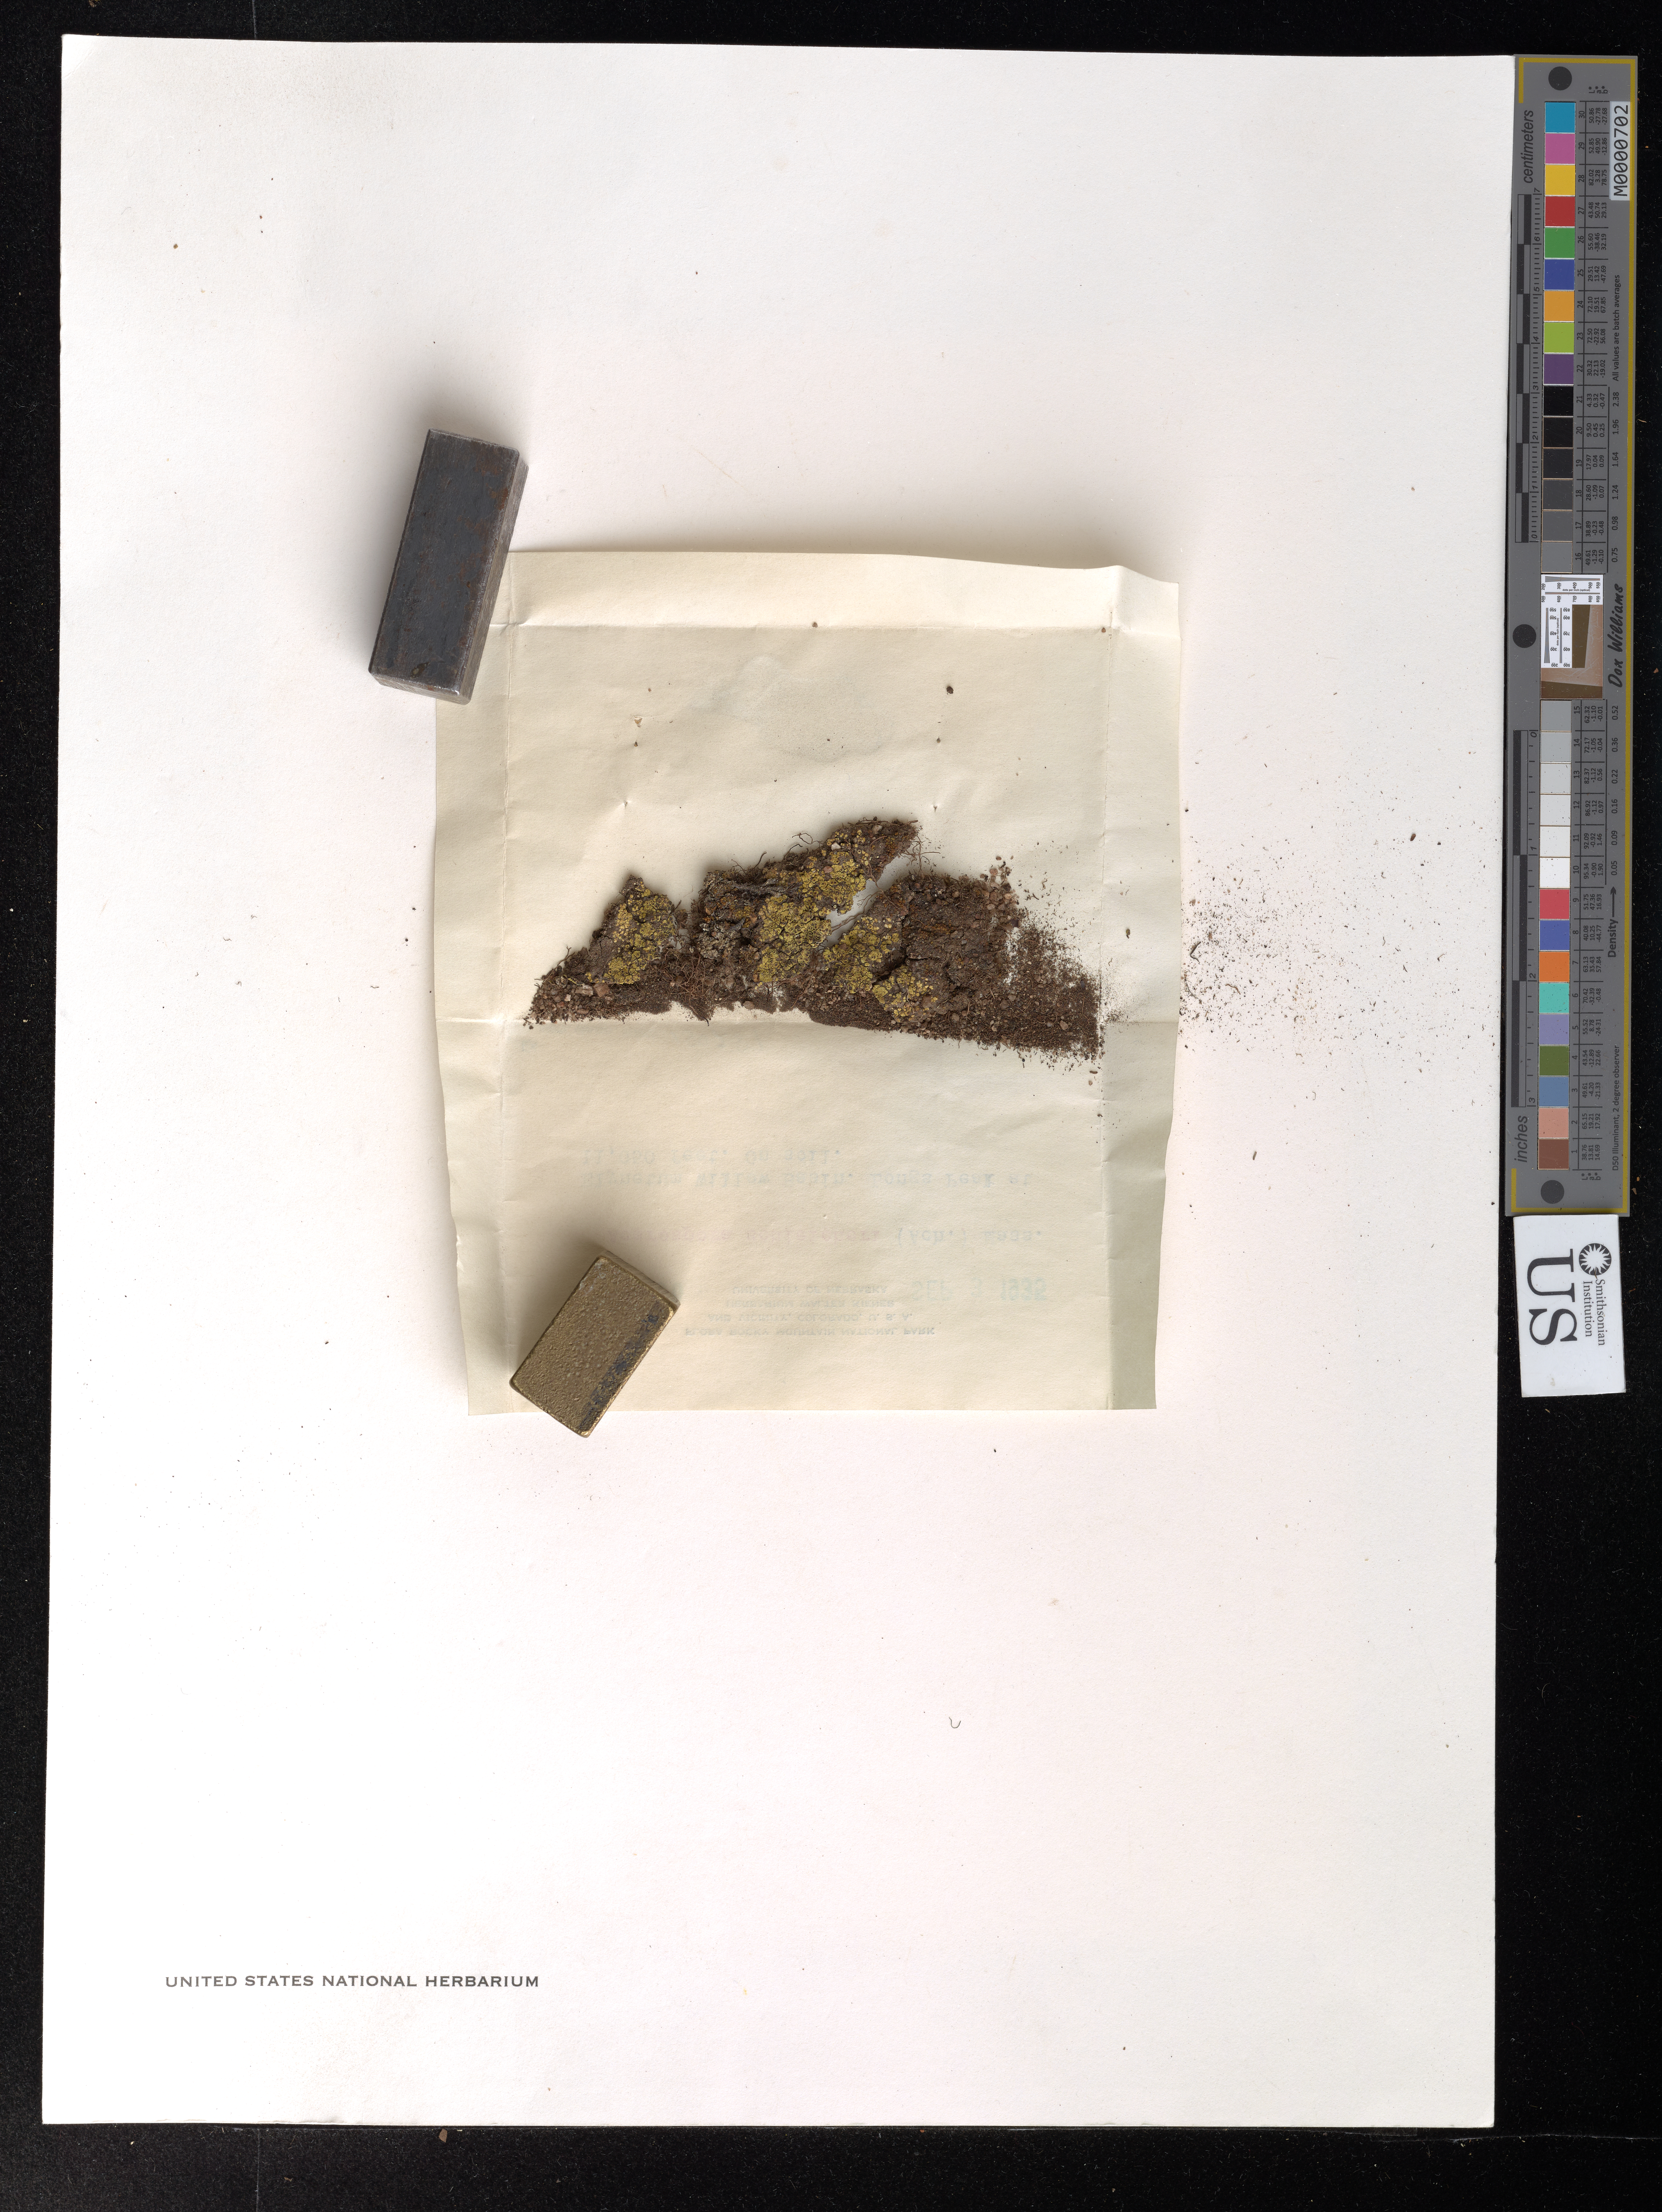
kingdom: Fungi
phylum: Ascomycota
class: Lecanoromycetes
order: Acarosporales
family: Acarosporaceae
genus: Acarospora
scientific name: Acarospora schleicheri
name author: (Ach.) A. Massal.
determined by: Lichen Identifications Updating Project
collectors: W. B. Kiener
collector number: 3430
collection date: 1935-09-03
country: United States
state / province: Colorado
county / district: Larimer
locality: Rocky Mountain National Park and vicinity